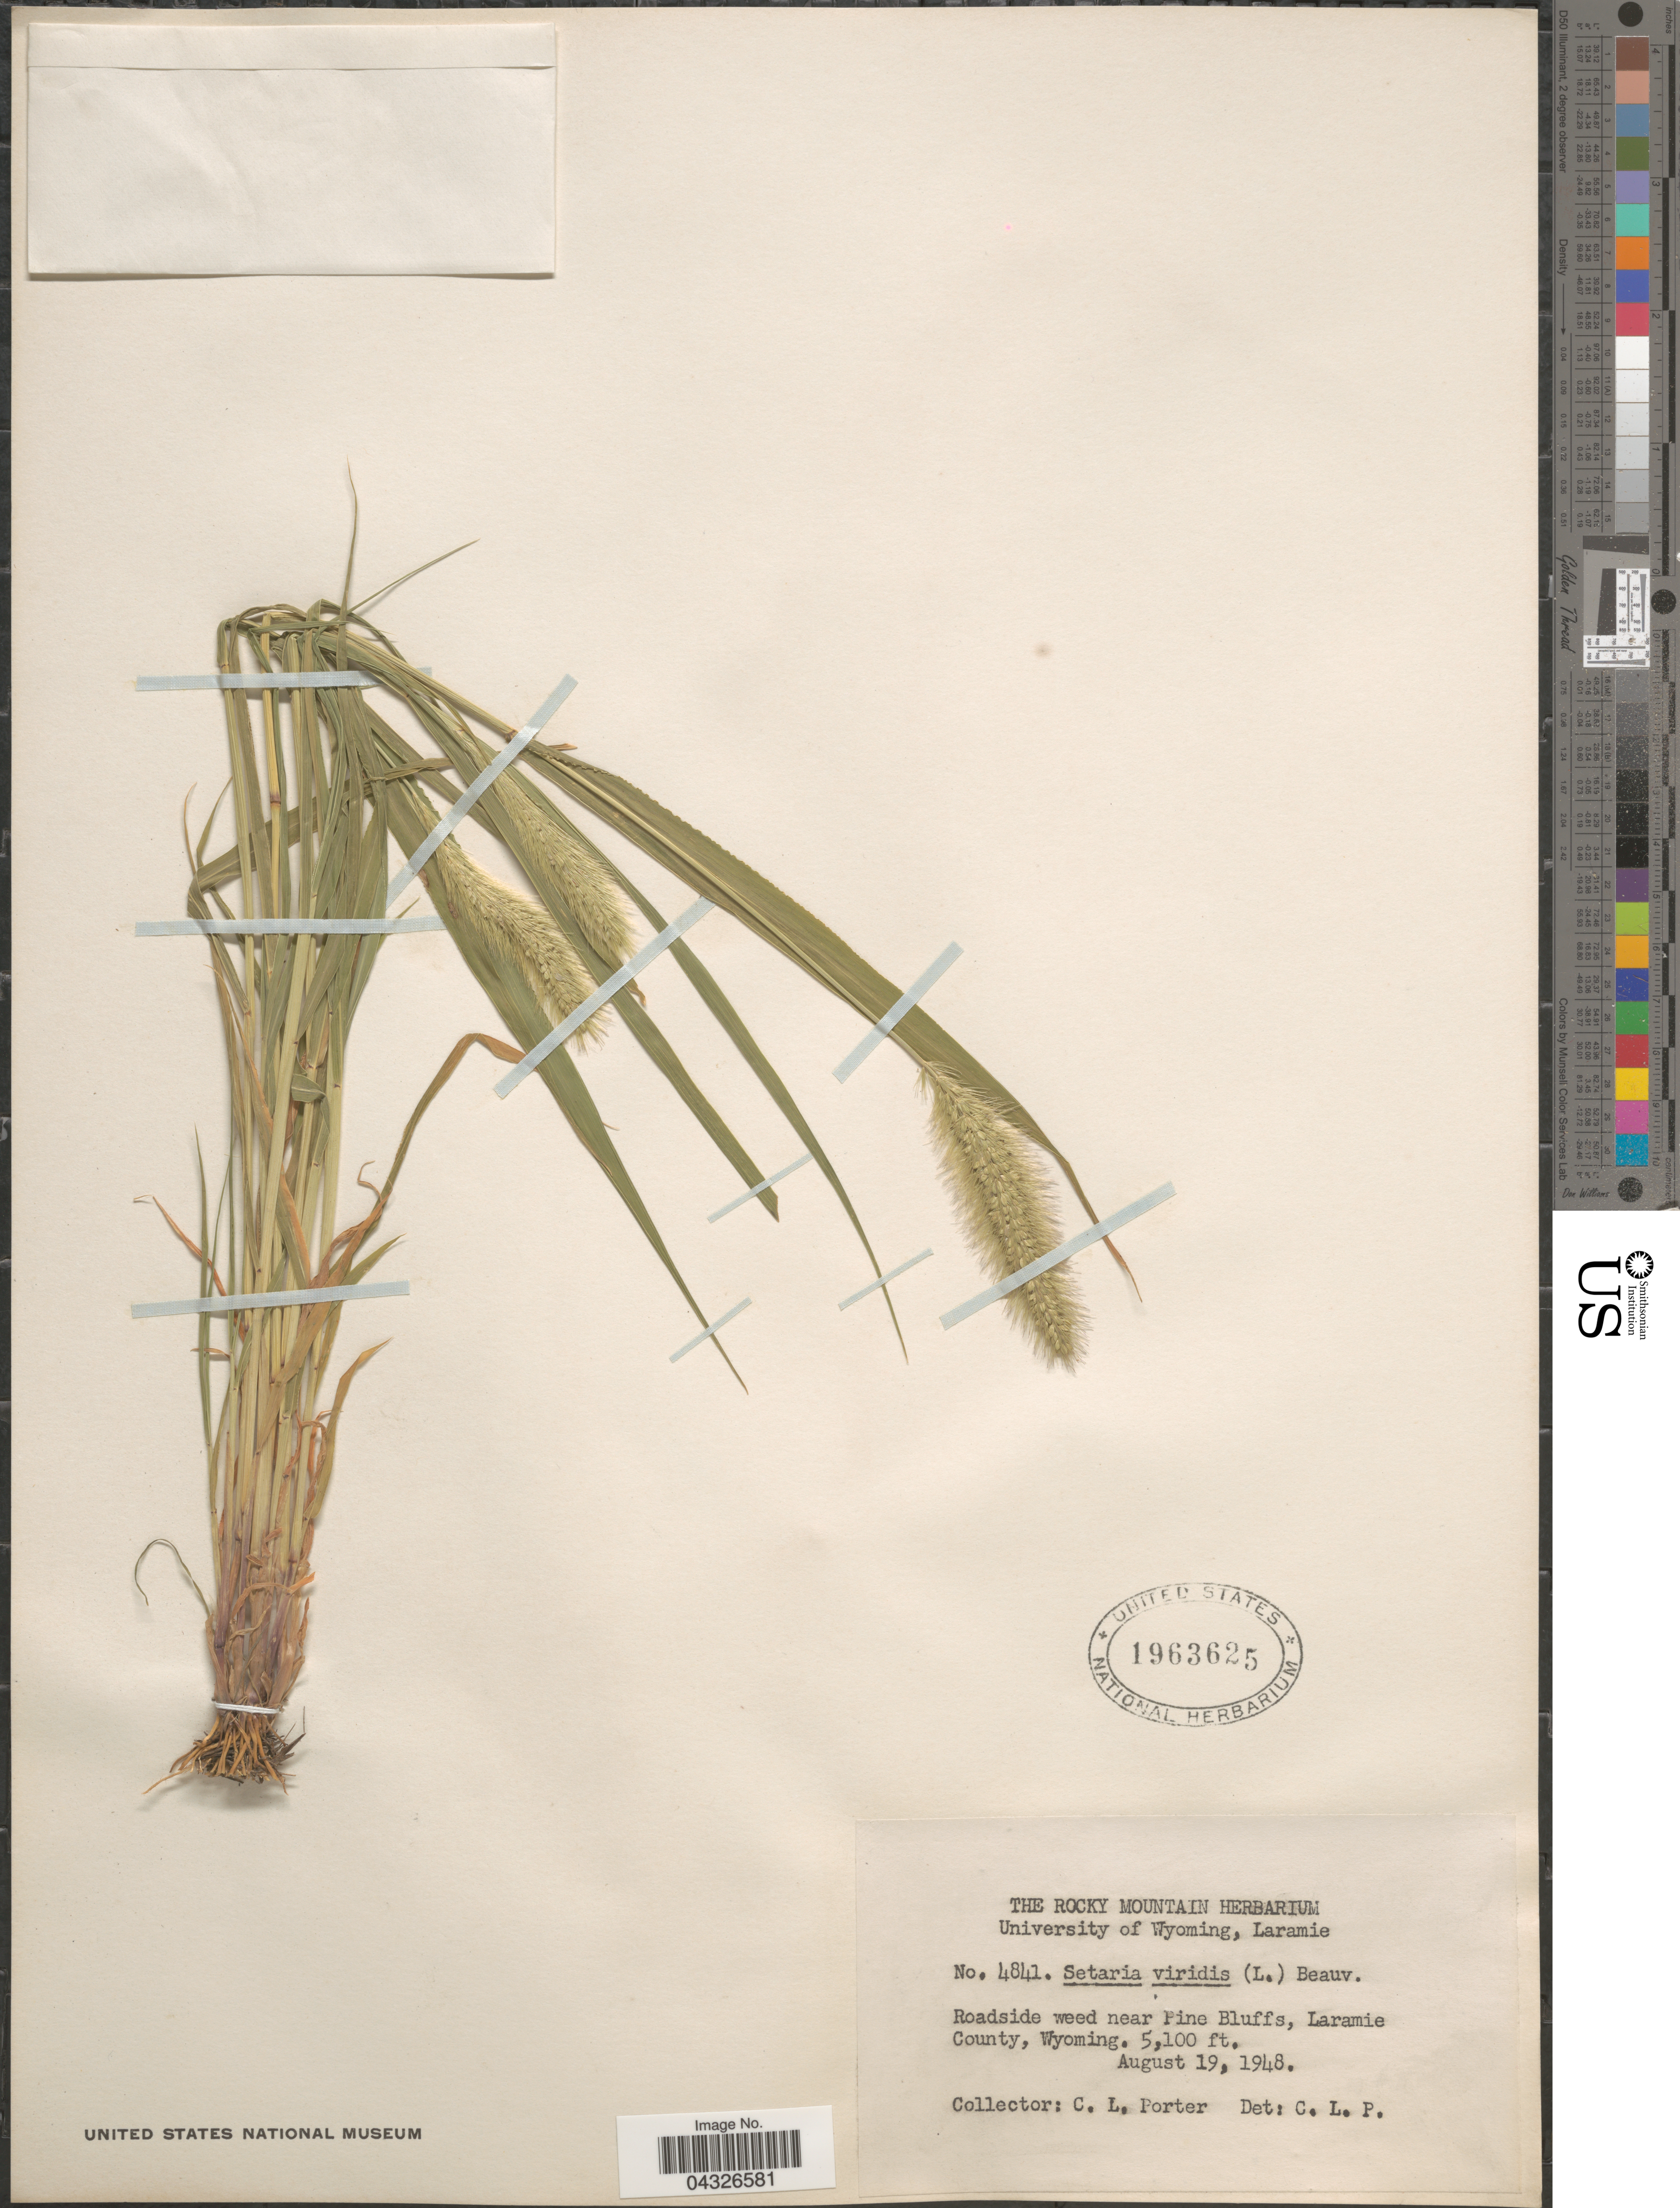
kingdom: Plantae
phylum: Tracheophyta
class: Liliopsida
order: Poales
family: Poaceae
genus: Setaria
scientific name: Setaria viridis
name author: (L.) P. Beauv.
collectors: C. L. Porter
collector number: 4841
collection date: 1948-08-19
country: United States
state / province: Wyoming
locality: Roadside weed near Pine Bluffs, Laramie County.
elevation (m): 1554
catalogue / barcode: US 1963625